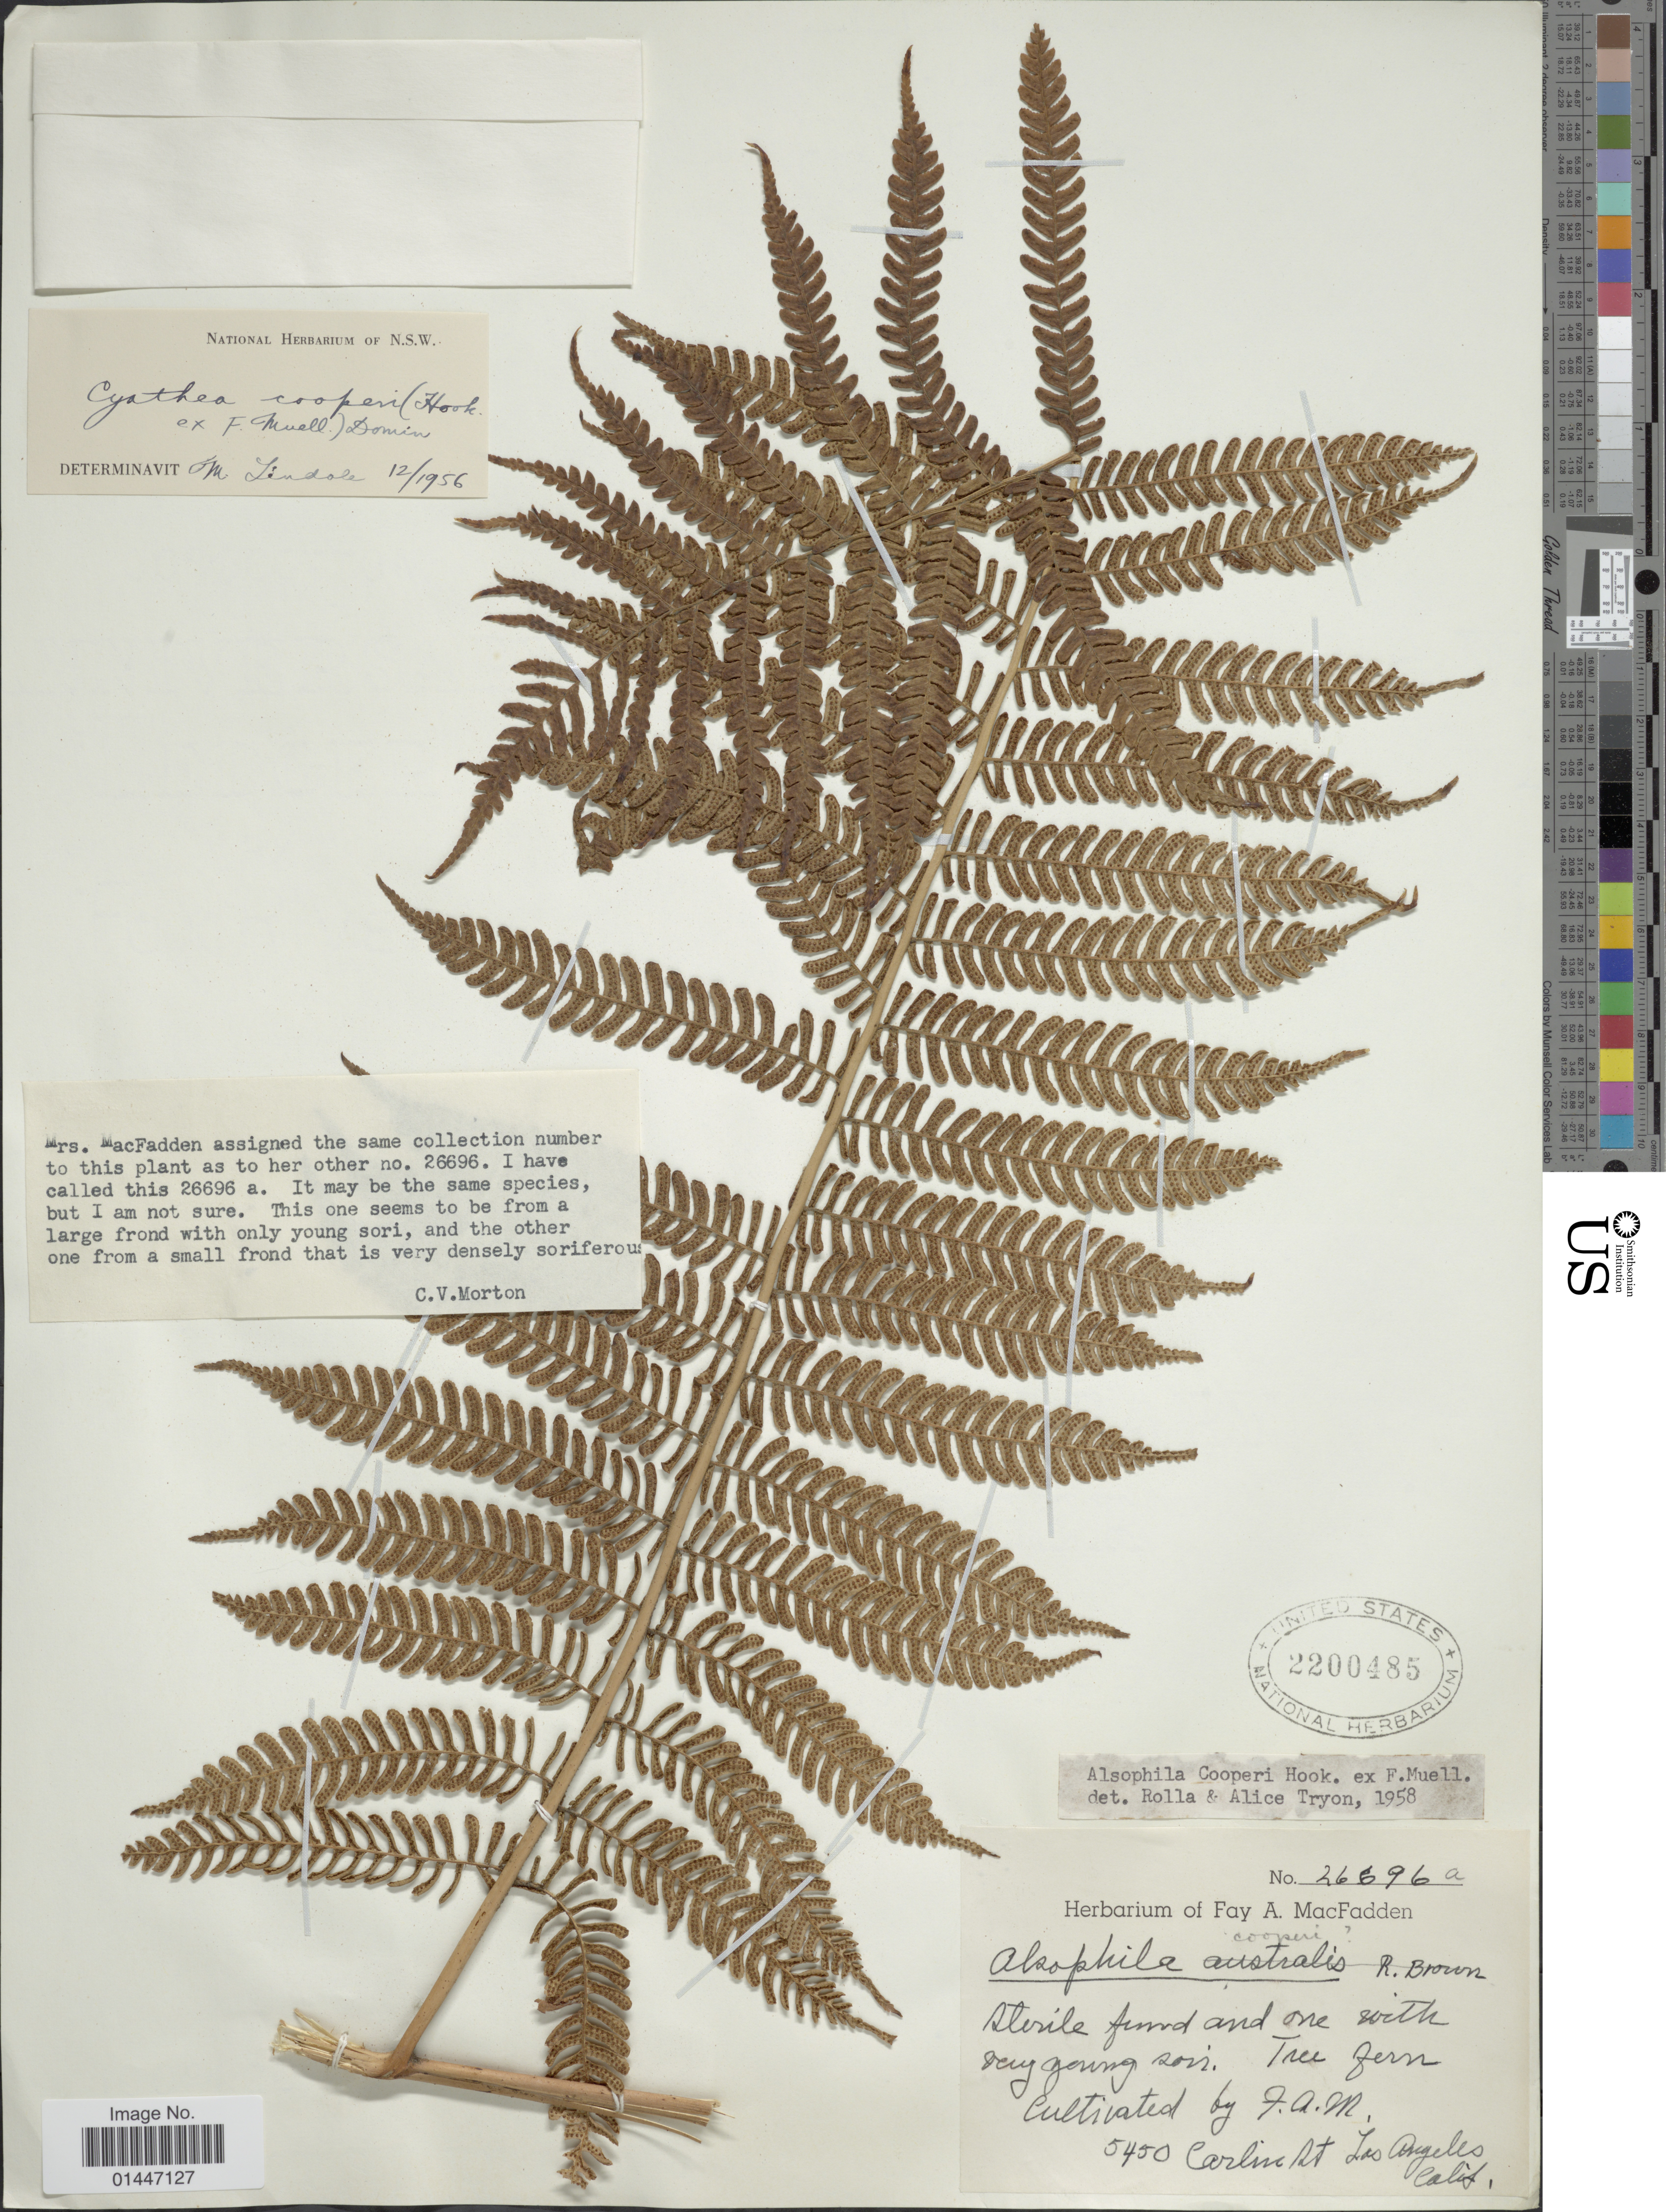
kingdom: Plantae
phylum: Tracheophyta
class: Polypodiopsida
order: Cyatheales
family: Cyatheaceae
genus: Sphaeropteris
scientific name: Sphaeropteris cooperi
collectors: F. MacFadden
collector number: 26696a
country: United States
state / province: California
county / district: Los Angeles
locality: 5450 Carlin St., Los Angeles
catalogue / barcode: US 2200485